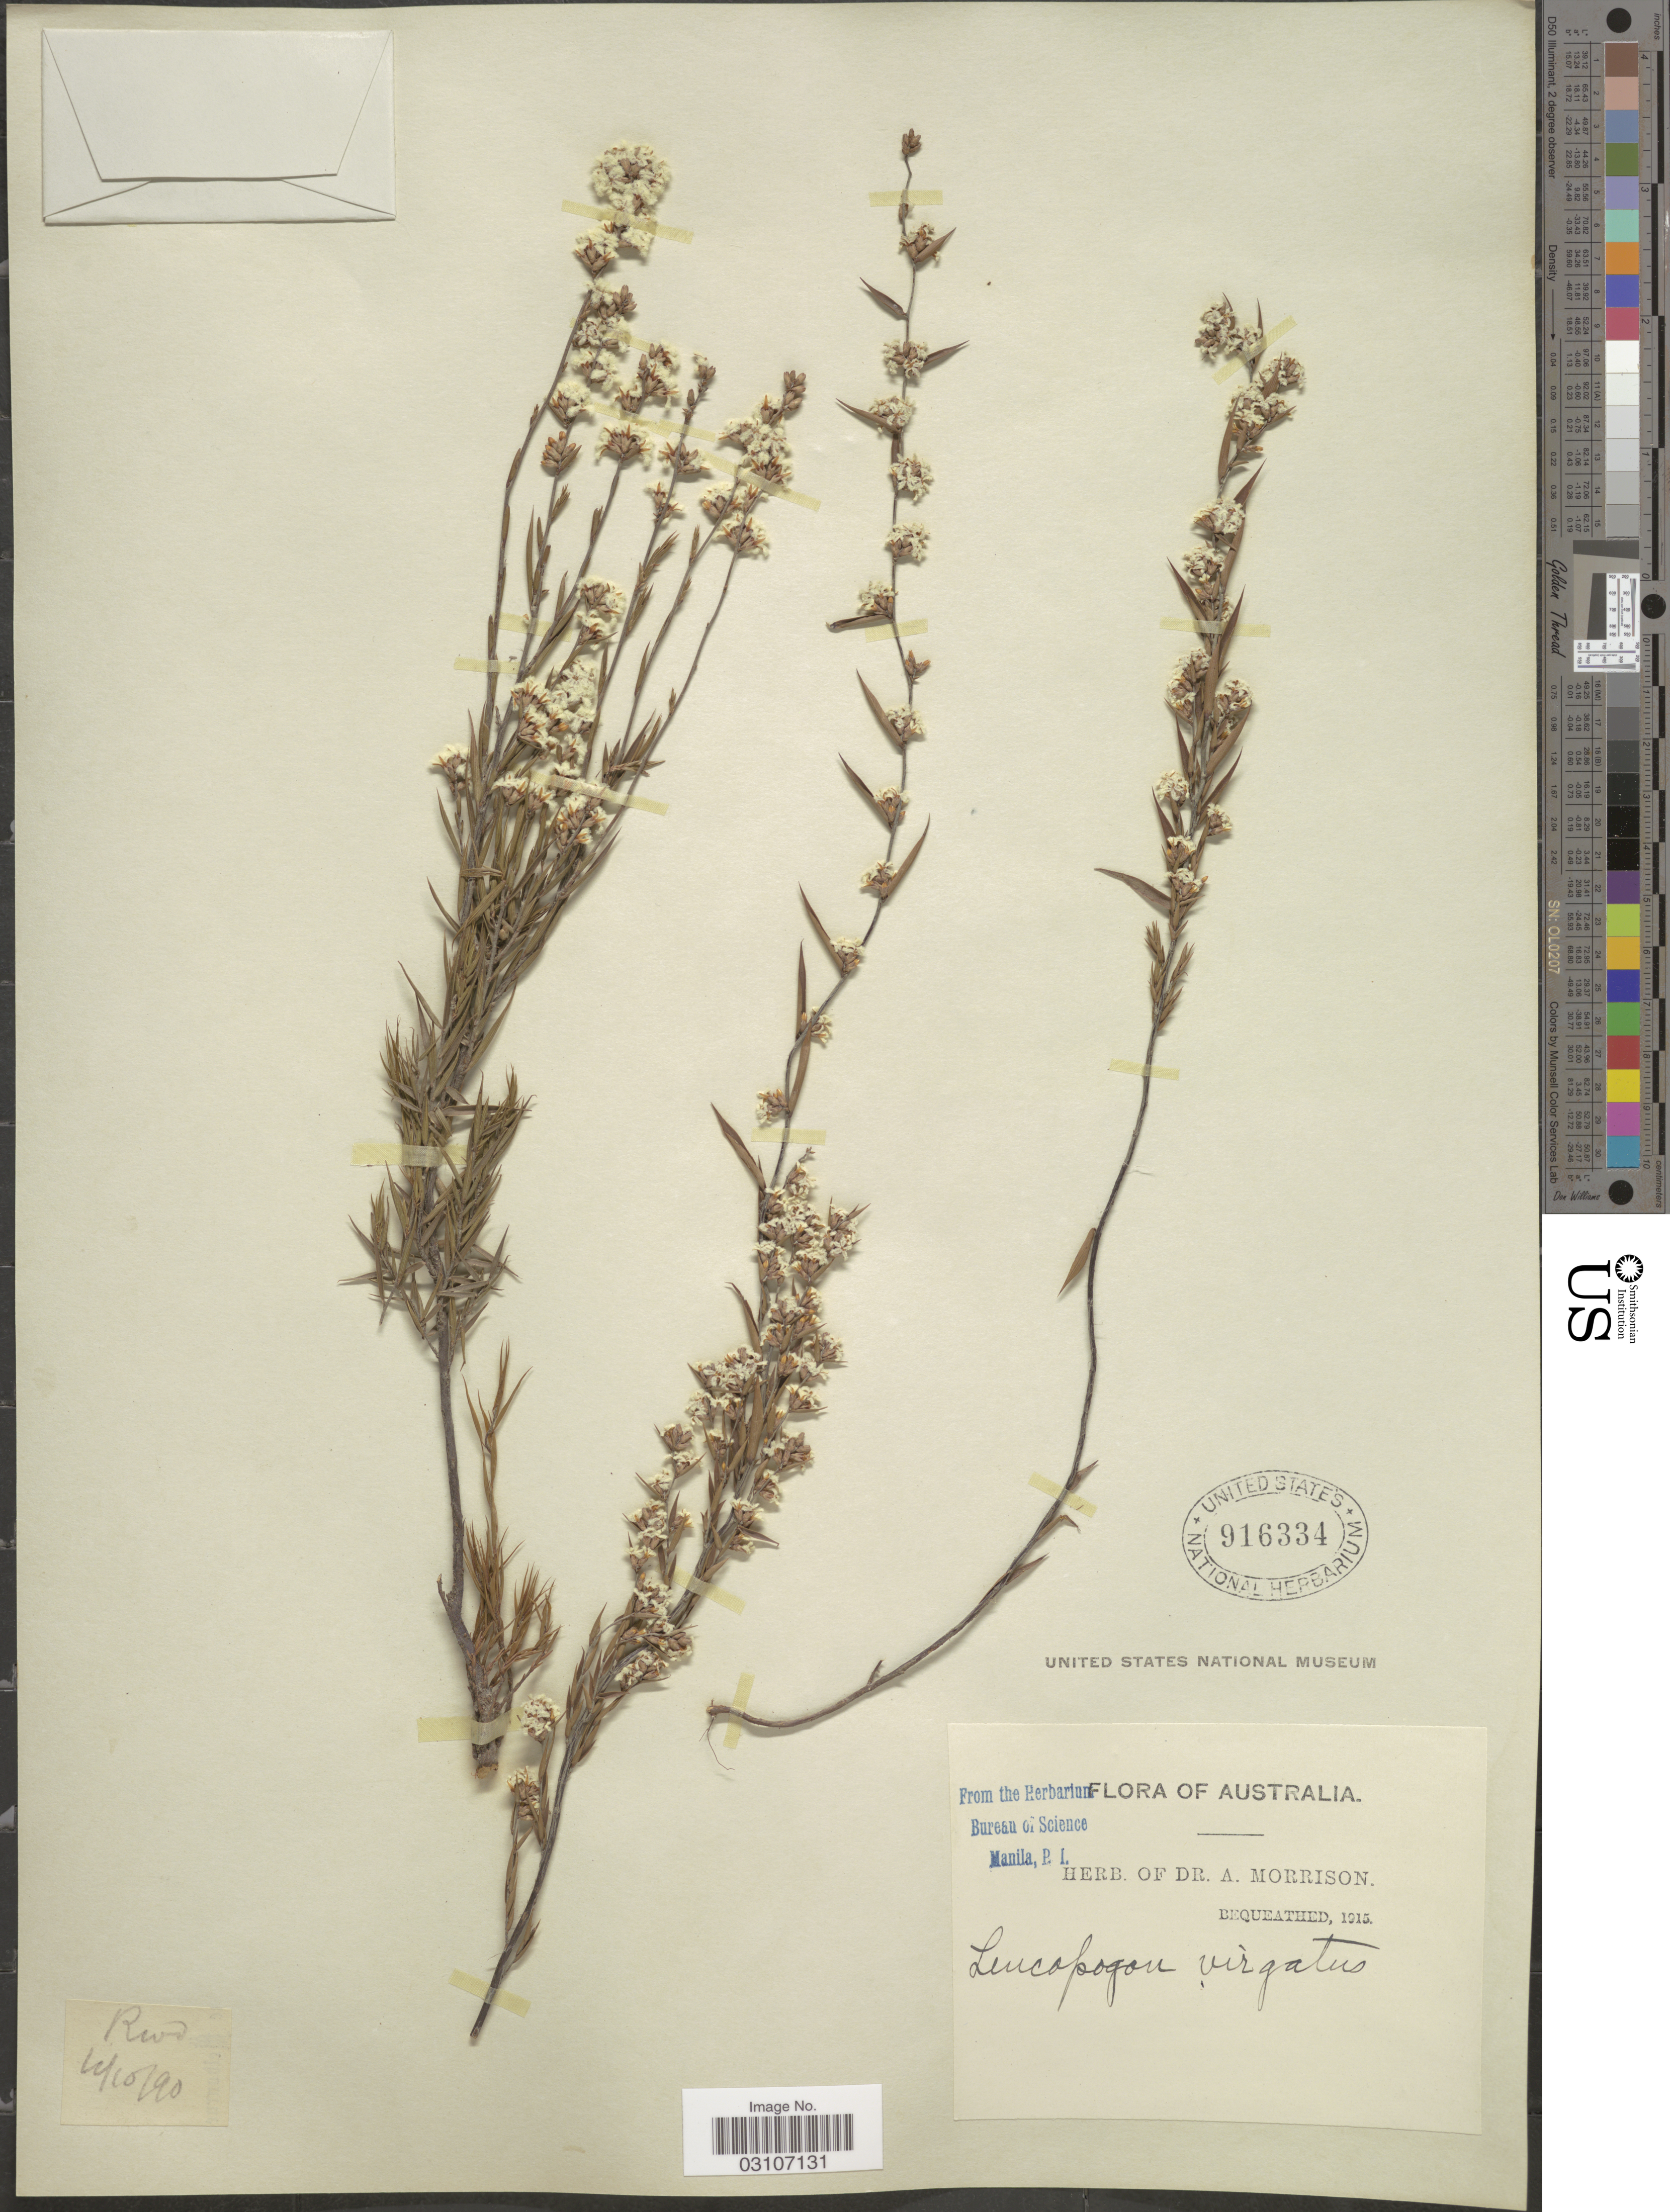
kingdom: Plantae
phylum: Tracheophyta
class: Magnoliopsida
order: Ericales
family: Ericaceae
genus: Leucopogon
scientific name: Leucopogon virgatus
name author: R. Br.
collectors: ex herb. Dr. A. Morrison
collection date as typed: Transcribed d/m/y: 4/10/90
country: Australia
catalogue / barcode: US 916334